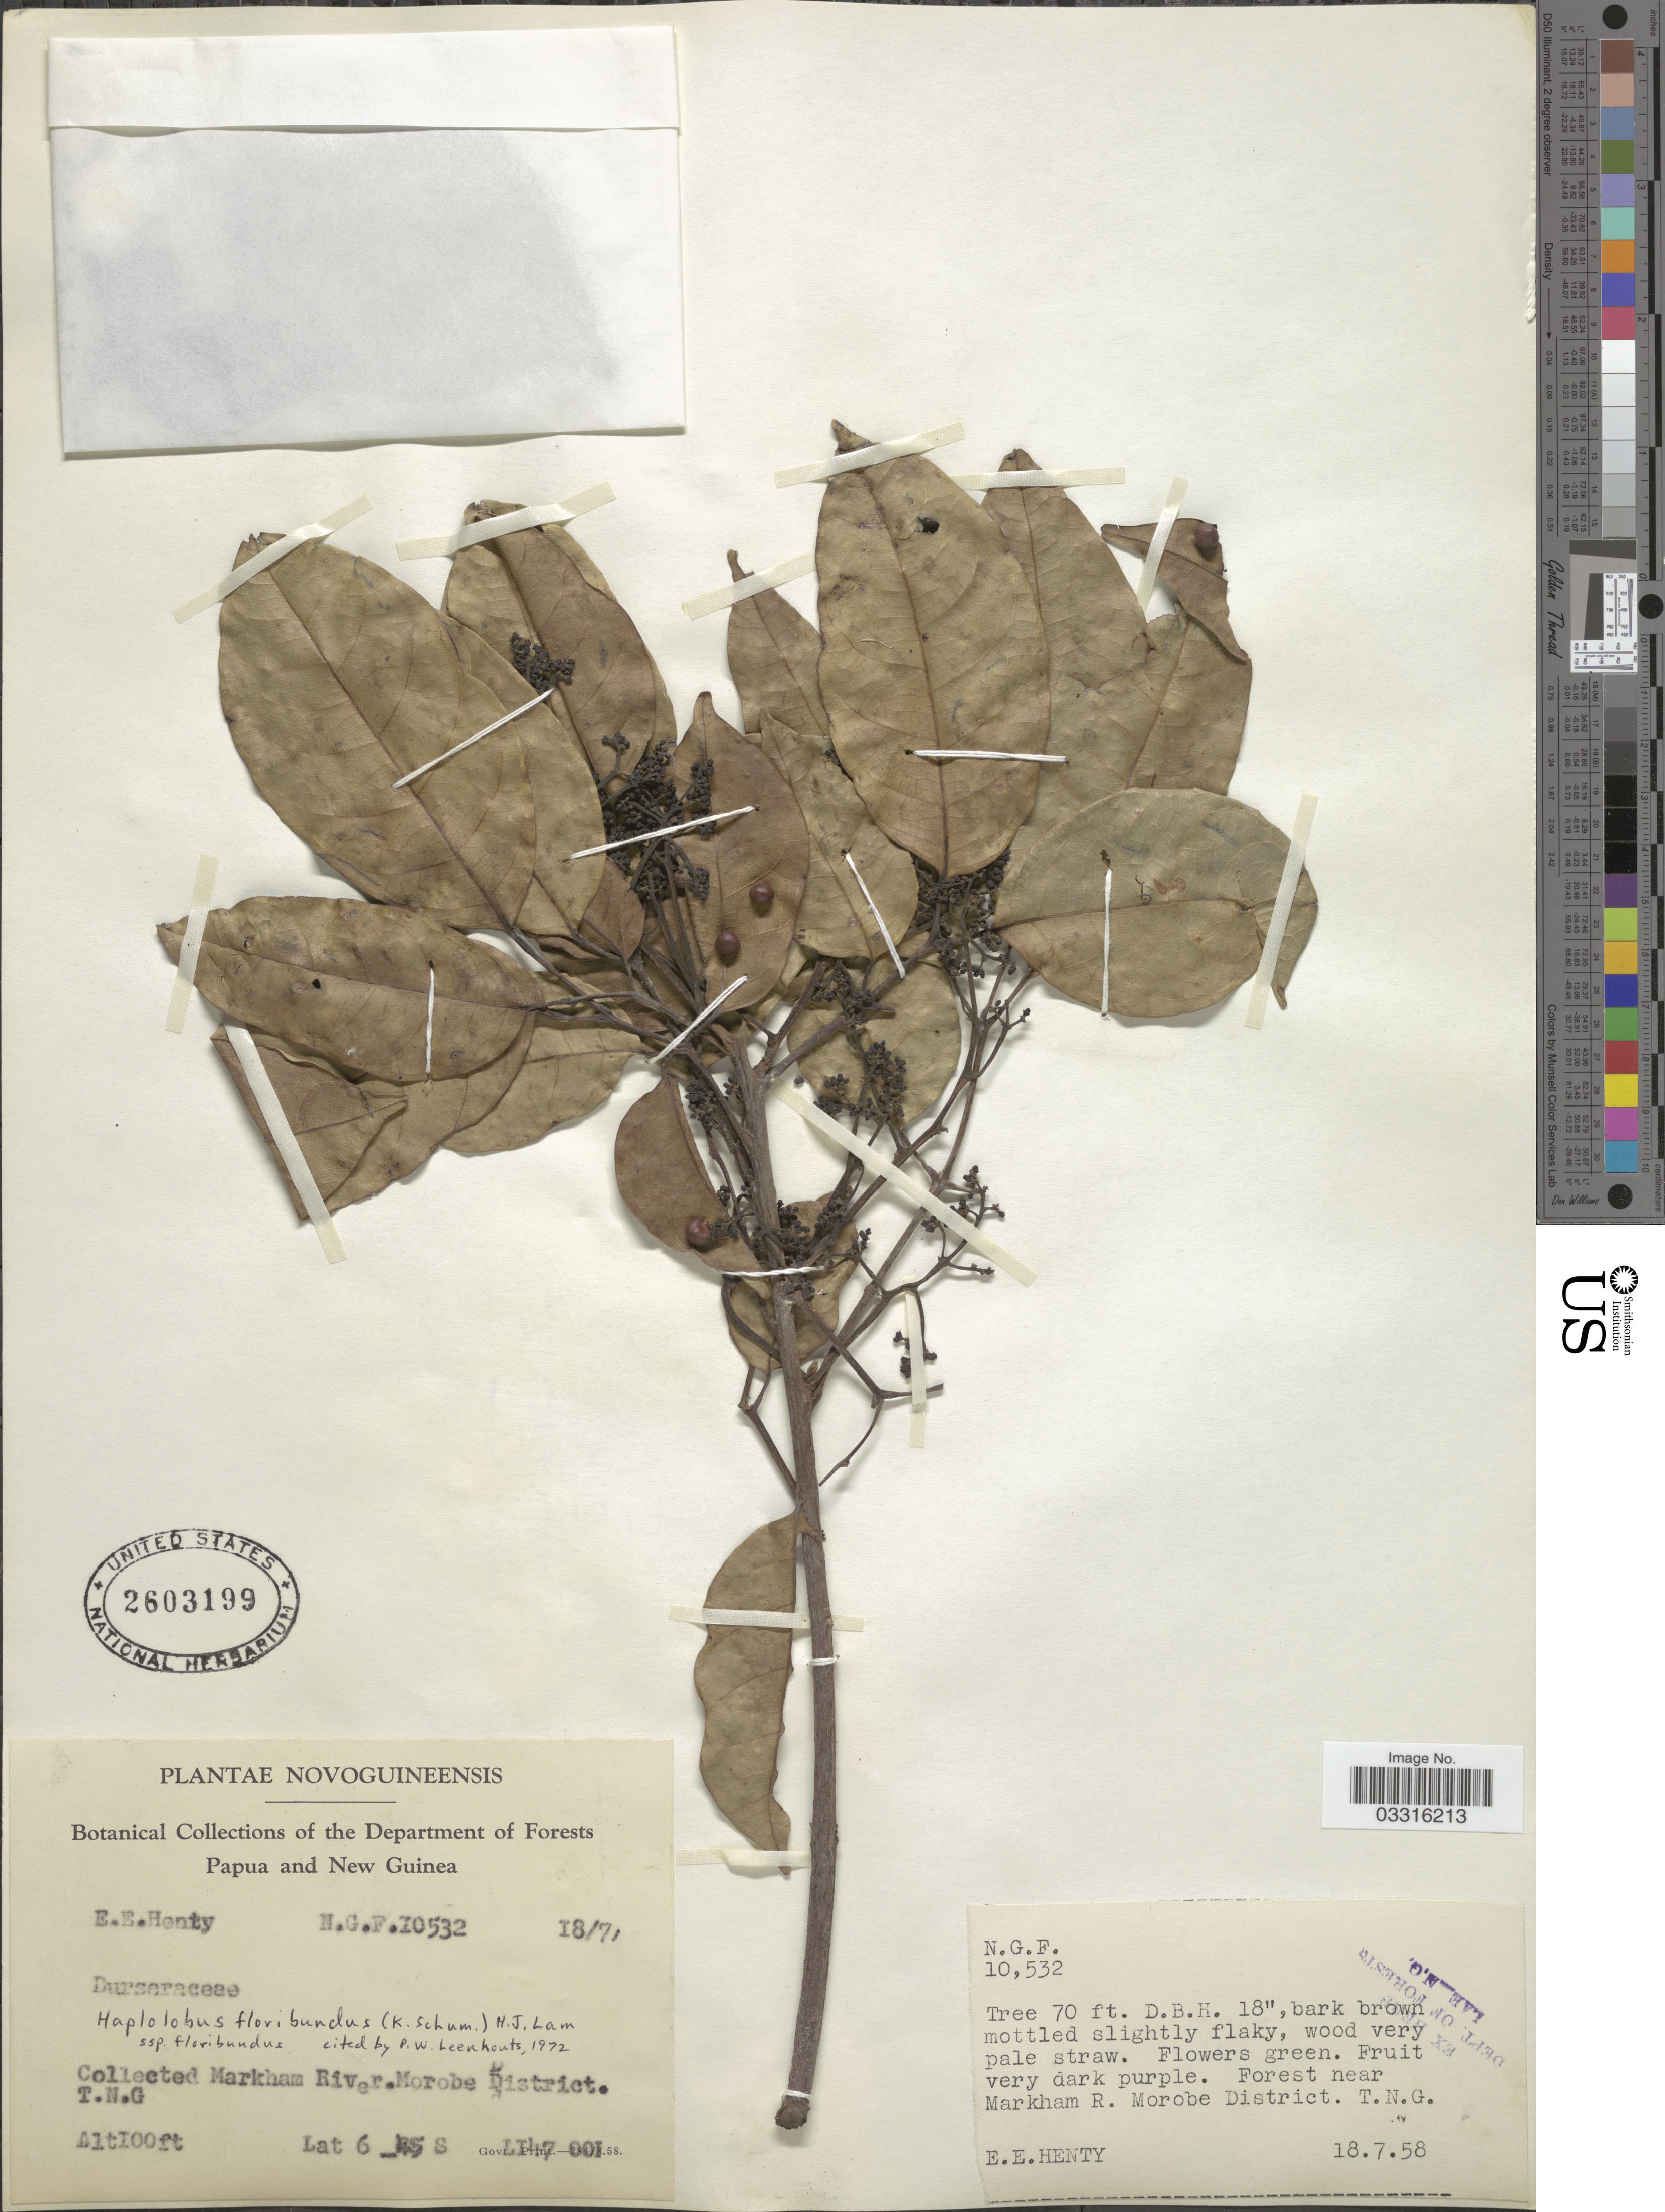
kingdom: Plantae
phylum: Tracheophyta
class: Magnoliopsida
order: Sapindales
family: Burseraceae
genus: Haplolobus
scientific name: Haplolobus floribundus subsp. floribundus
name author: (K. Schum.) H.J. Lam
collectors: E. Henty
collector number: NGF10532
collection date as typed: Transcribed d/m/y: 18/7/58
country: Papua New Guinea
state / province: Morobe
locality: NovoGuineensis, Markham River, Morobe District, T.N.G.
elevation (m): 30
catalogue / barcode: US 2603199